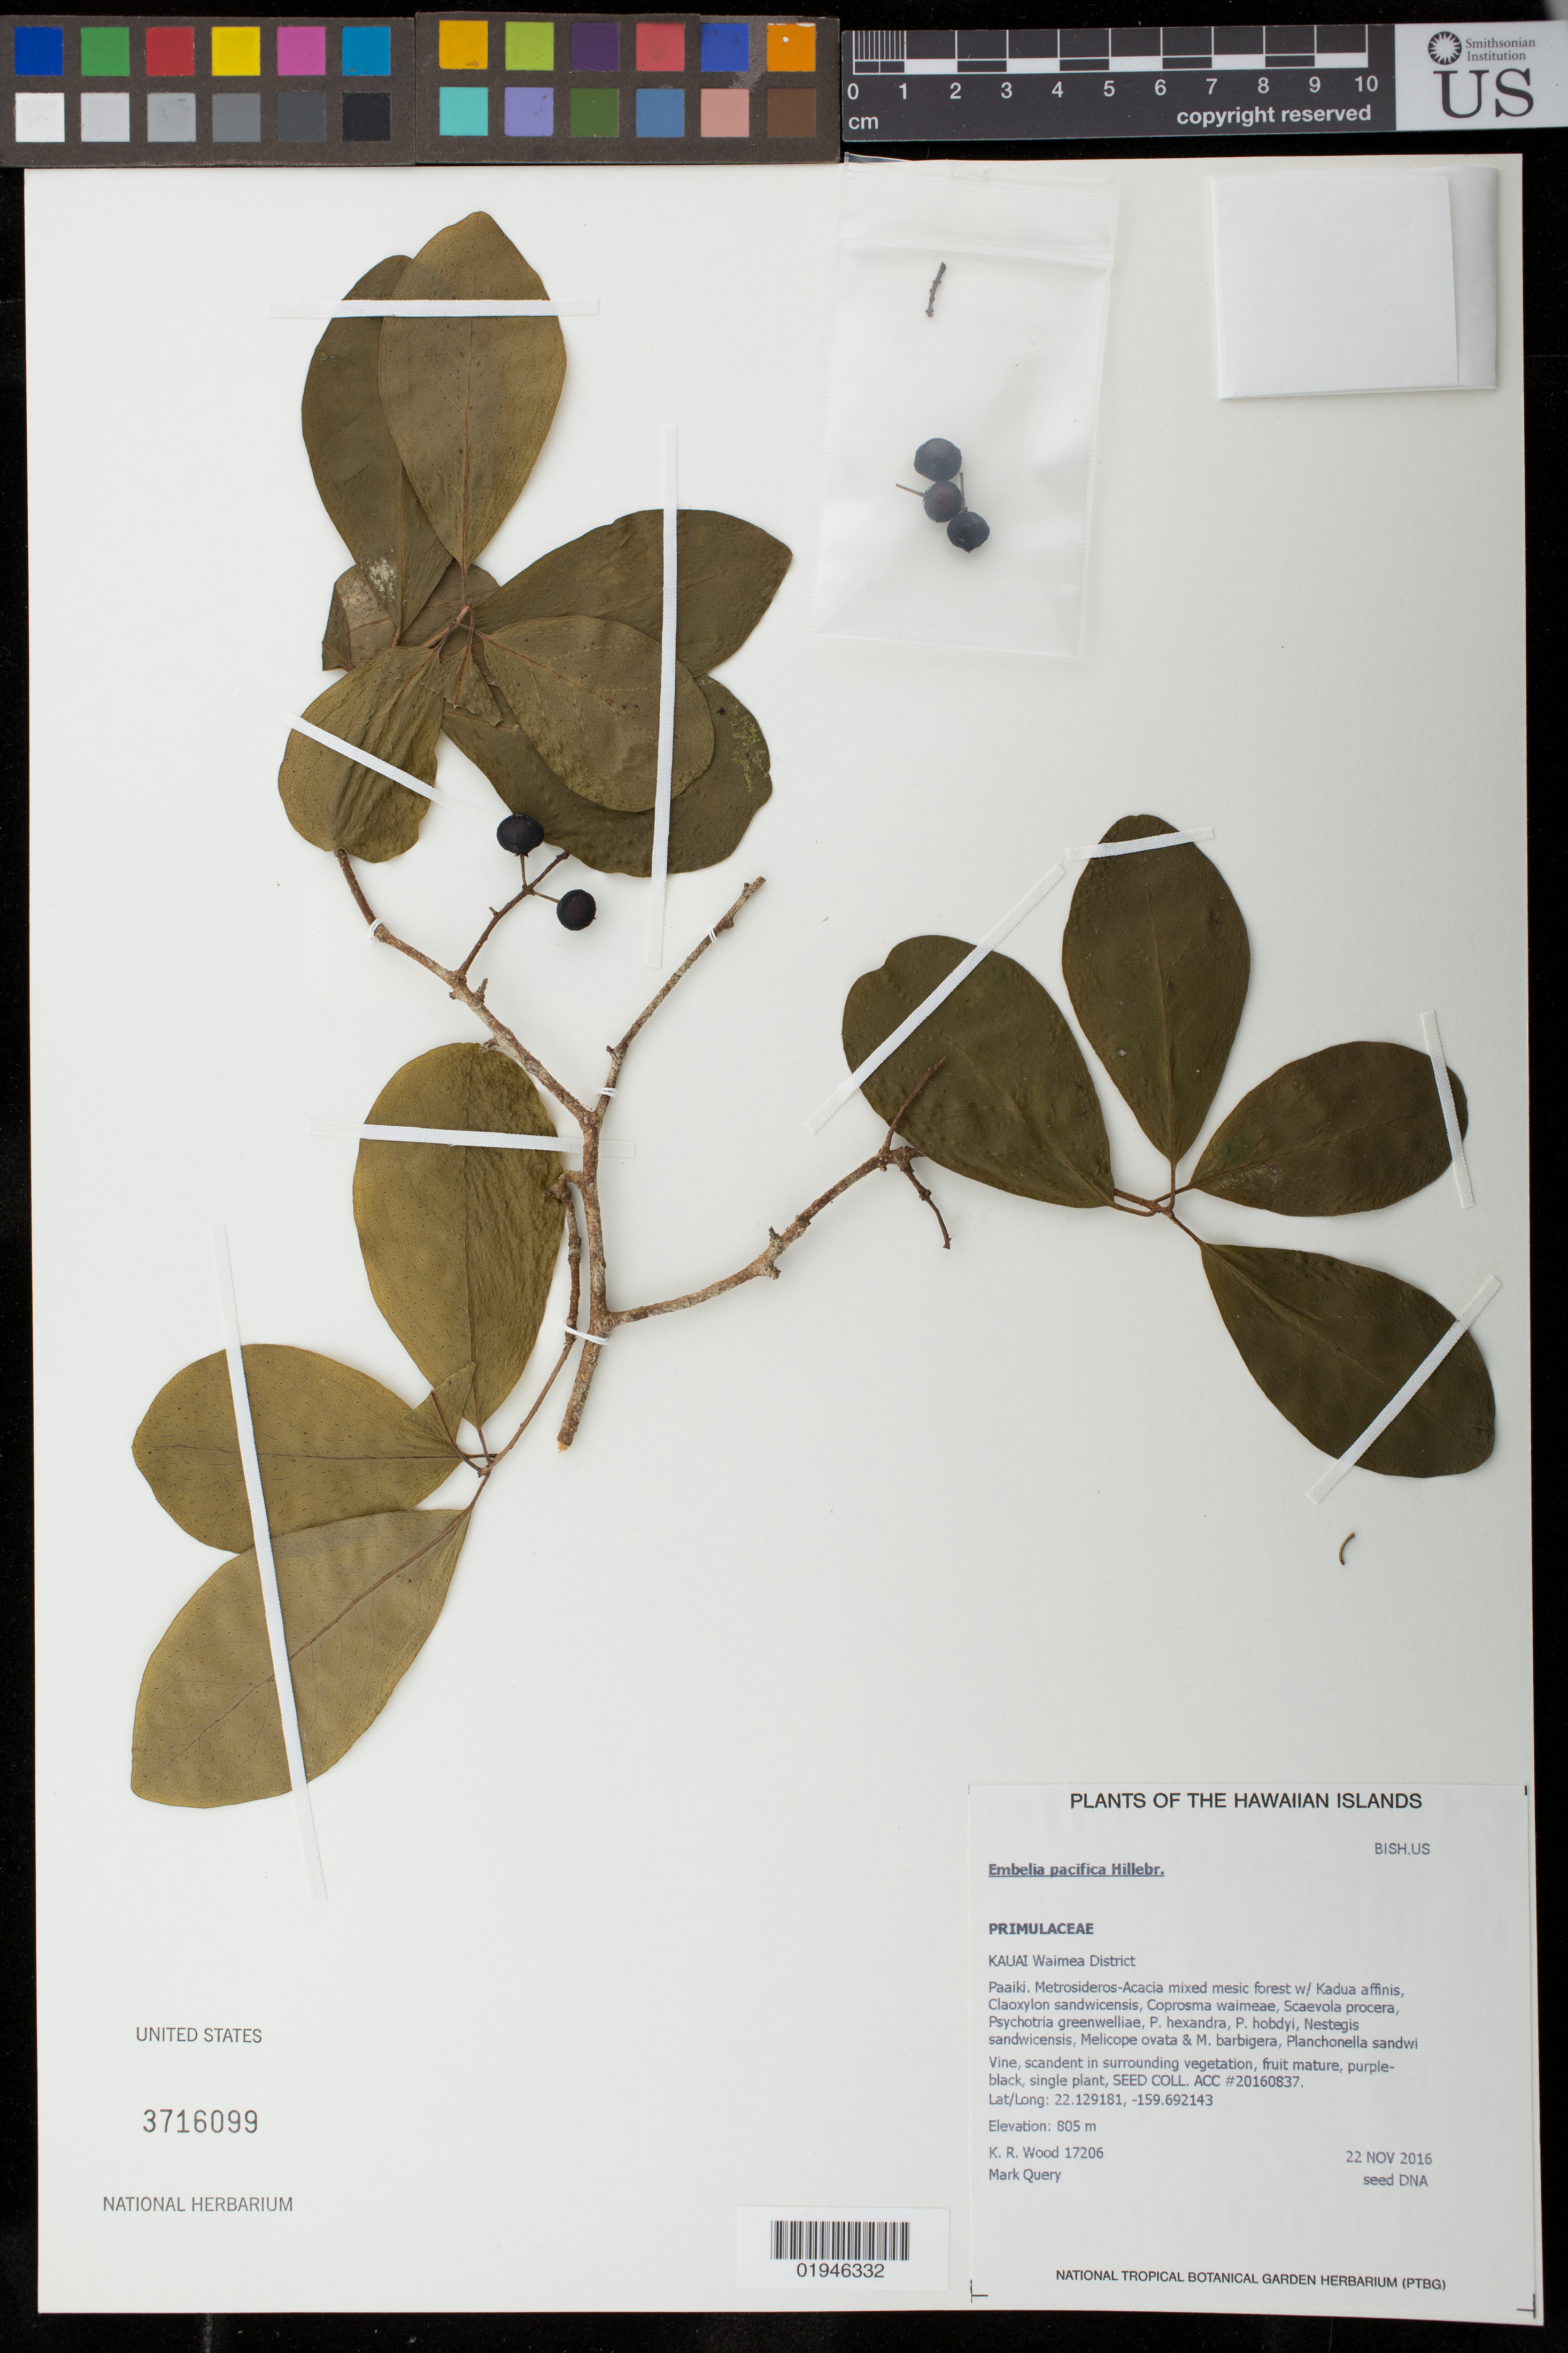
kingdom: Plantae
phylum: Tracheophyta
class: Magnoliopsida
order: Ericales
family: Primulaceae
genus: Embelia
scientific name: Embelia pacifica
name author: Hillebr.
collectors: K. R. Wood & M. Query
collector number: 17206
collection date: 2016-11-22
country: United States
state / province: Hawaii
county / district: Kauai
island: Kaua'i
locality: Waimea District, Paaiki.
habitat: Mixed mesic forest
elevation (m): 805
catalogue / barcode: US 3716099